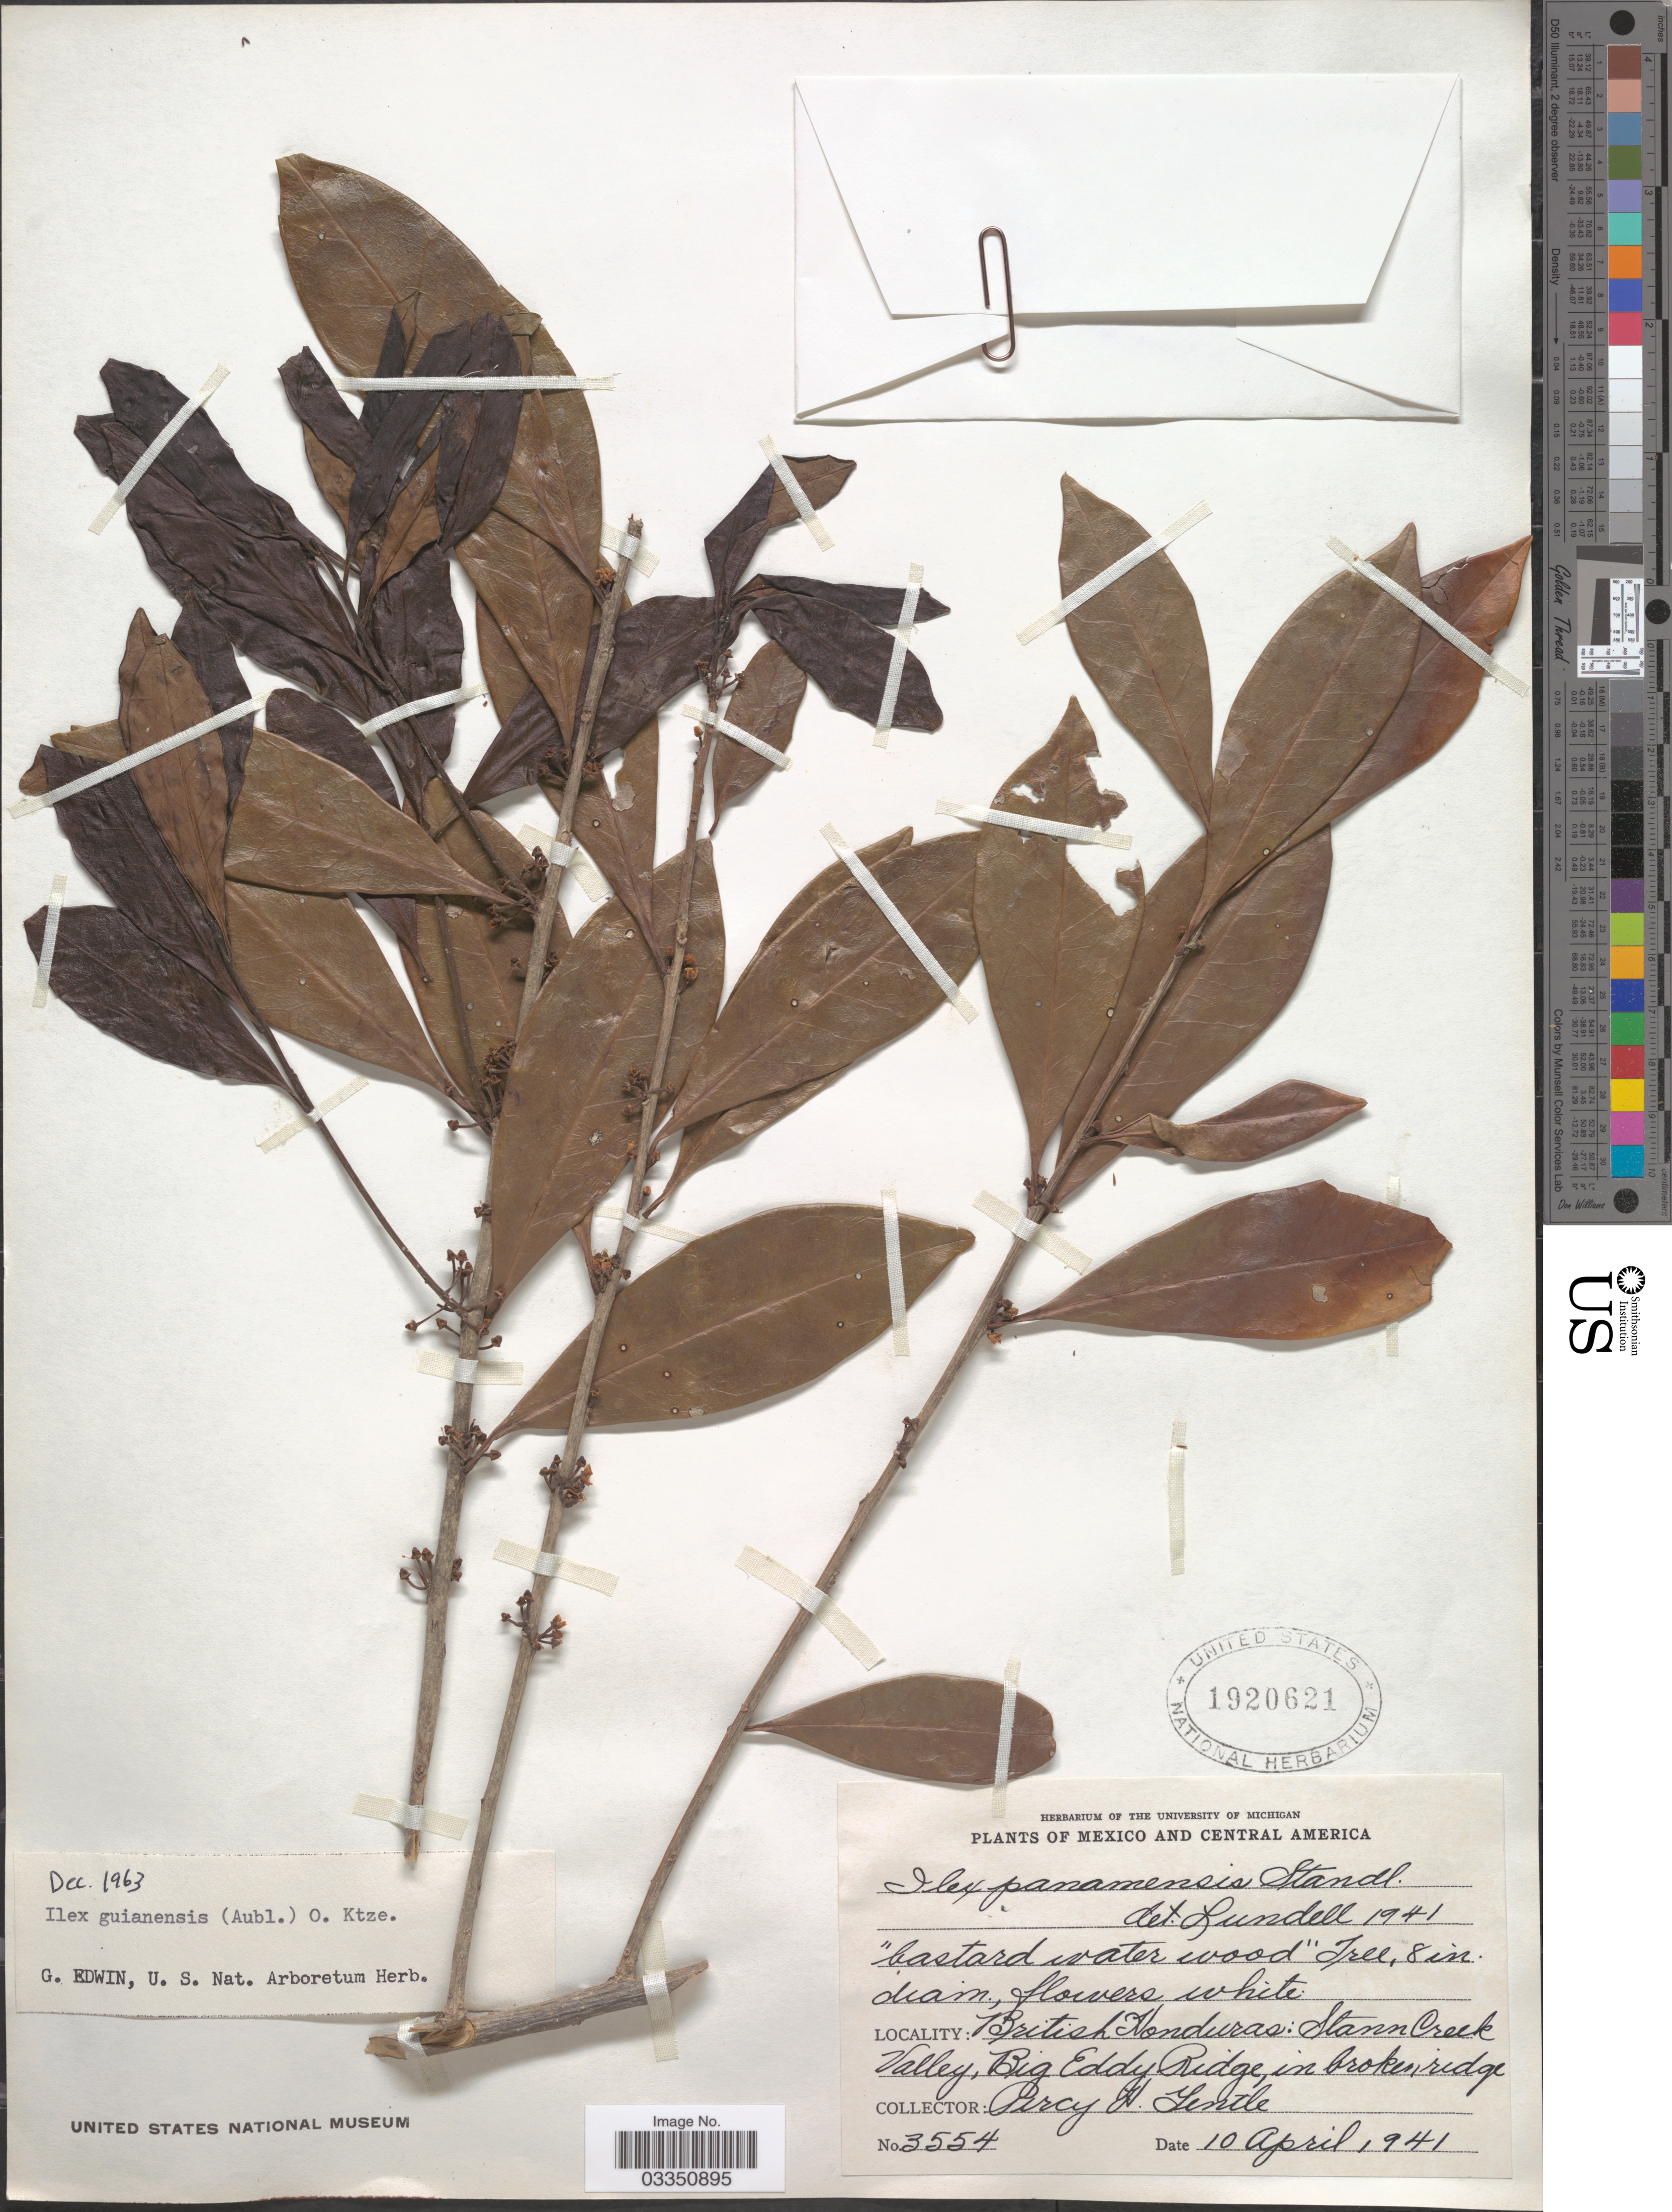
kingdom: Plantae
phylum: Tracheophyta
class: Magnoliopsida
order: Aquifoliales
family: Aquifoliaceae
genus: Ilex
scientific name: Ilex guianensis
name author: (Aubl.) Kuntze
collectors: P. H. Gentle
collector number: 3554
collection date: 1941-04-10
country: Belize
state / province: Stann Creek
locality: British Honduras: Stann Creek Valley, Big Eddy Ridge.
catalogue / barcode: US 1920621